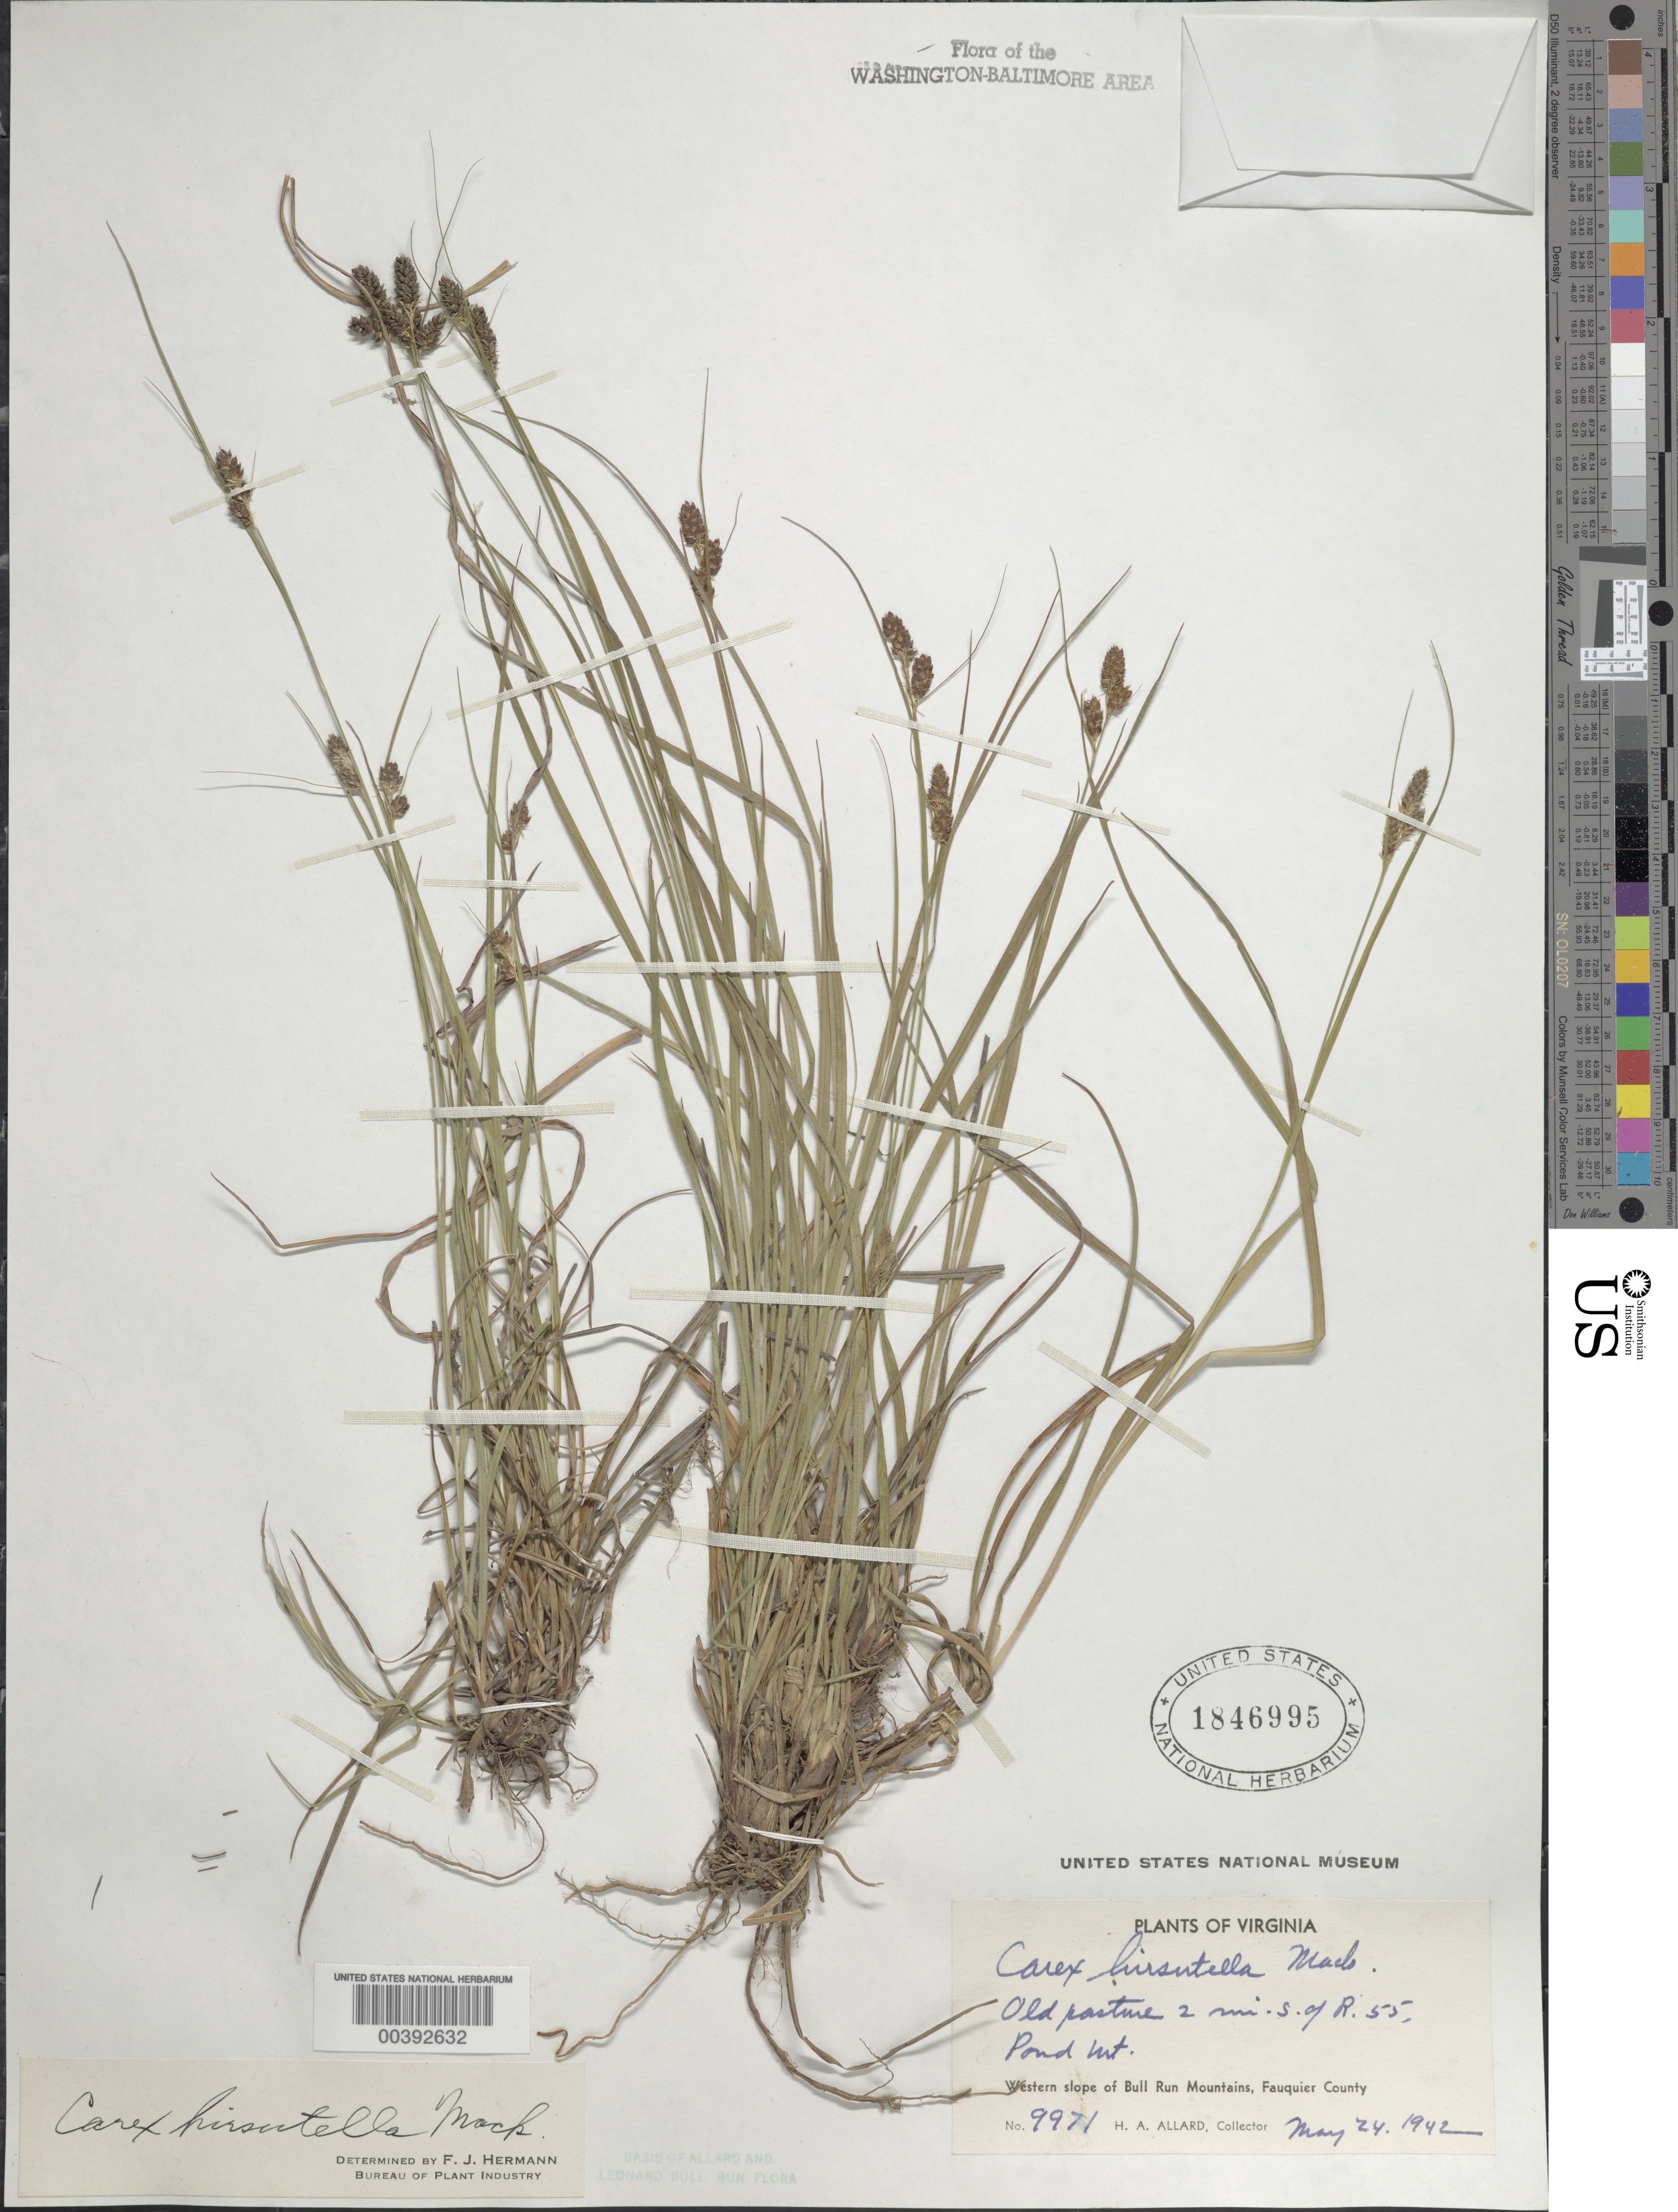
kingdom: Plantae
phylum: Tracheophyta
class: Liliopsida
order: Poales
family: Cyperaceae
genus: Carex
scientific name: Carex hirsutella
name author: Mack.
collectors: H. A. Allard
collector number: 9971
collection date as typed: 24 May 1942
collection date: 1942-05-24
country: United States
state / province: Virginia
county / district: Fauquier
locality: South of Route 55, Pond Mountains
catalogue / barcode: US 1846995